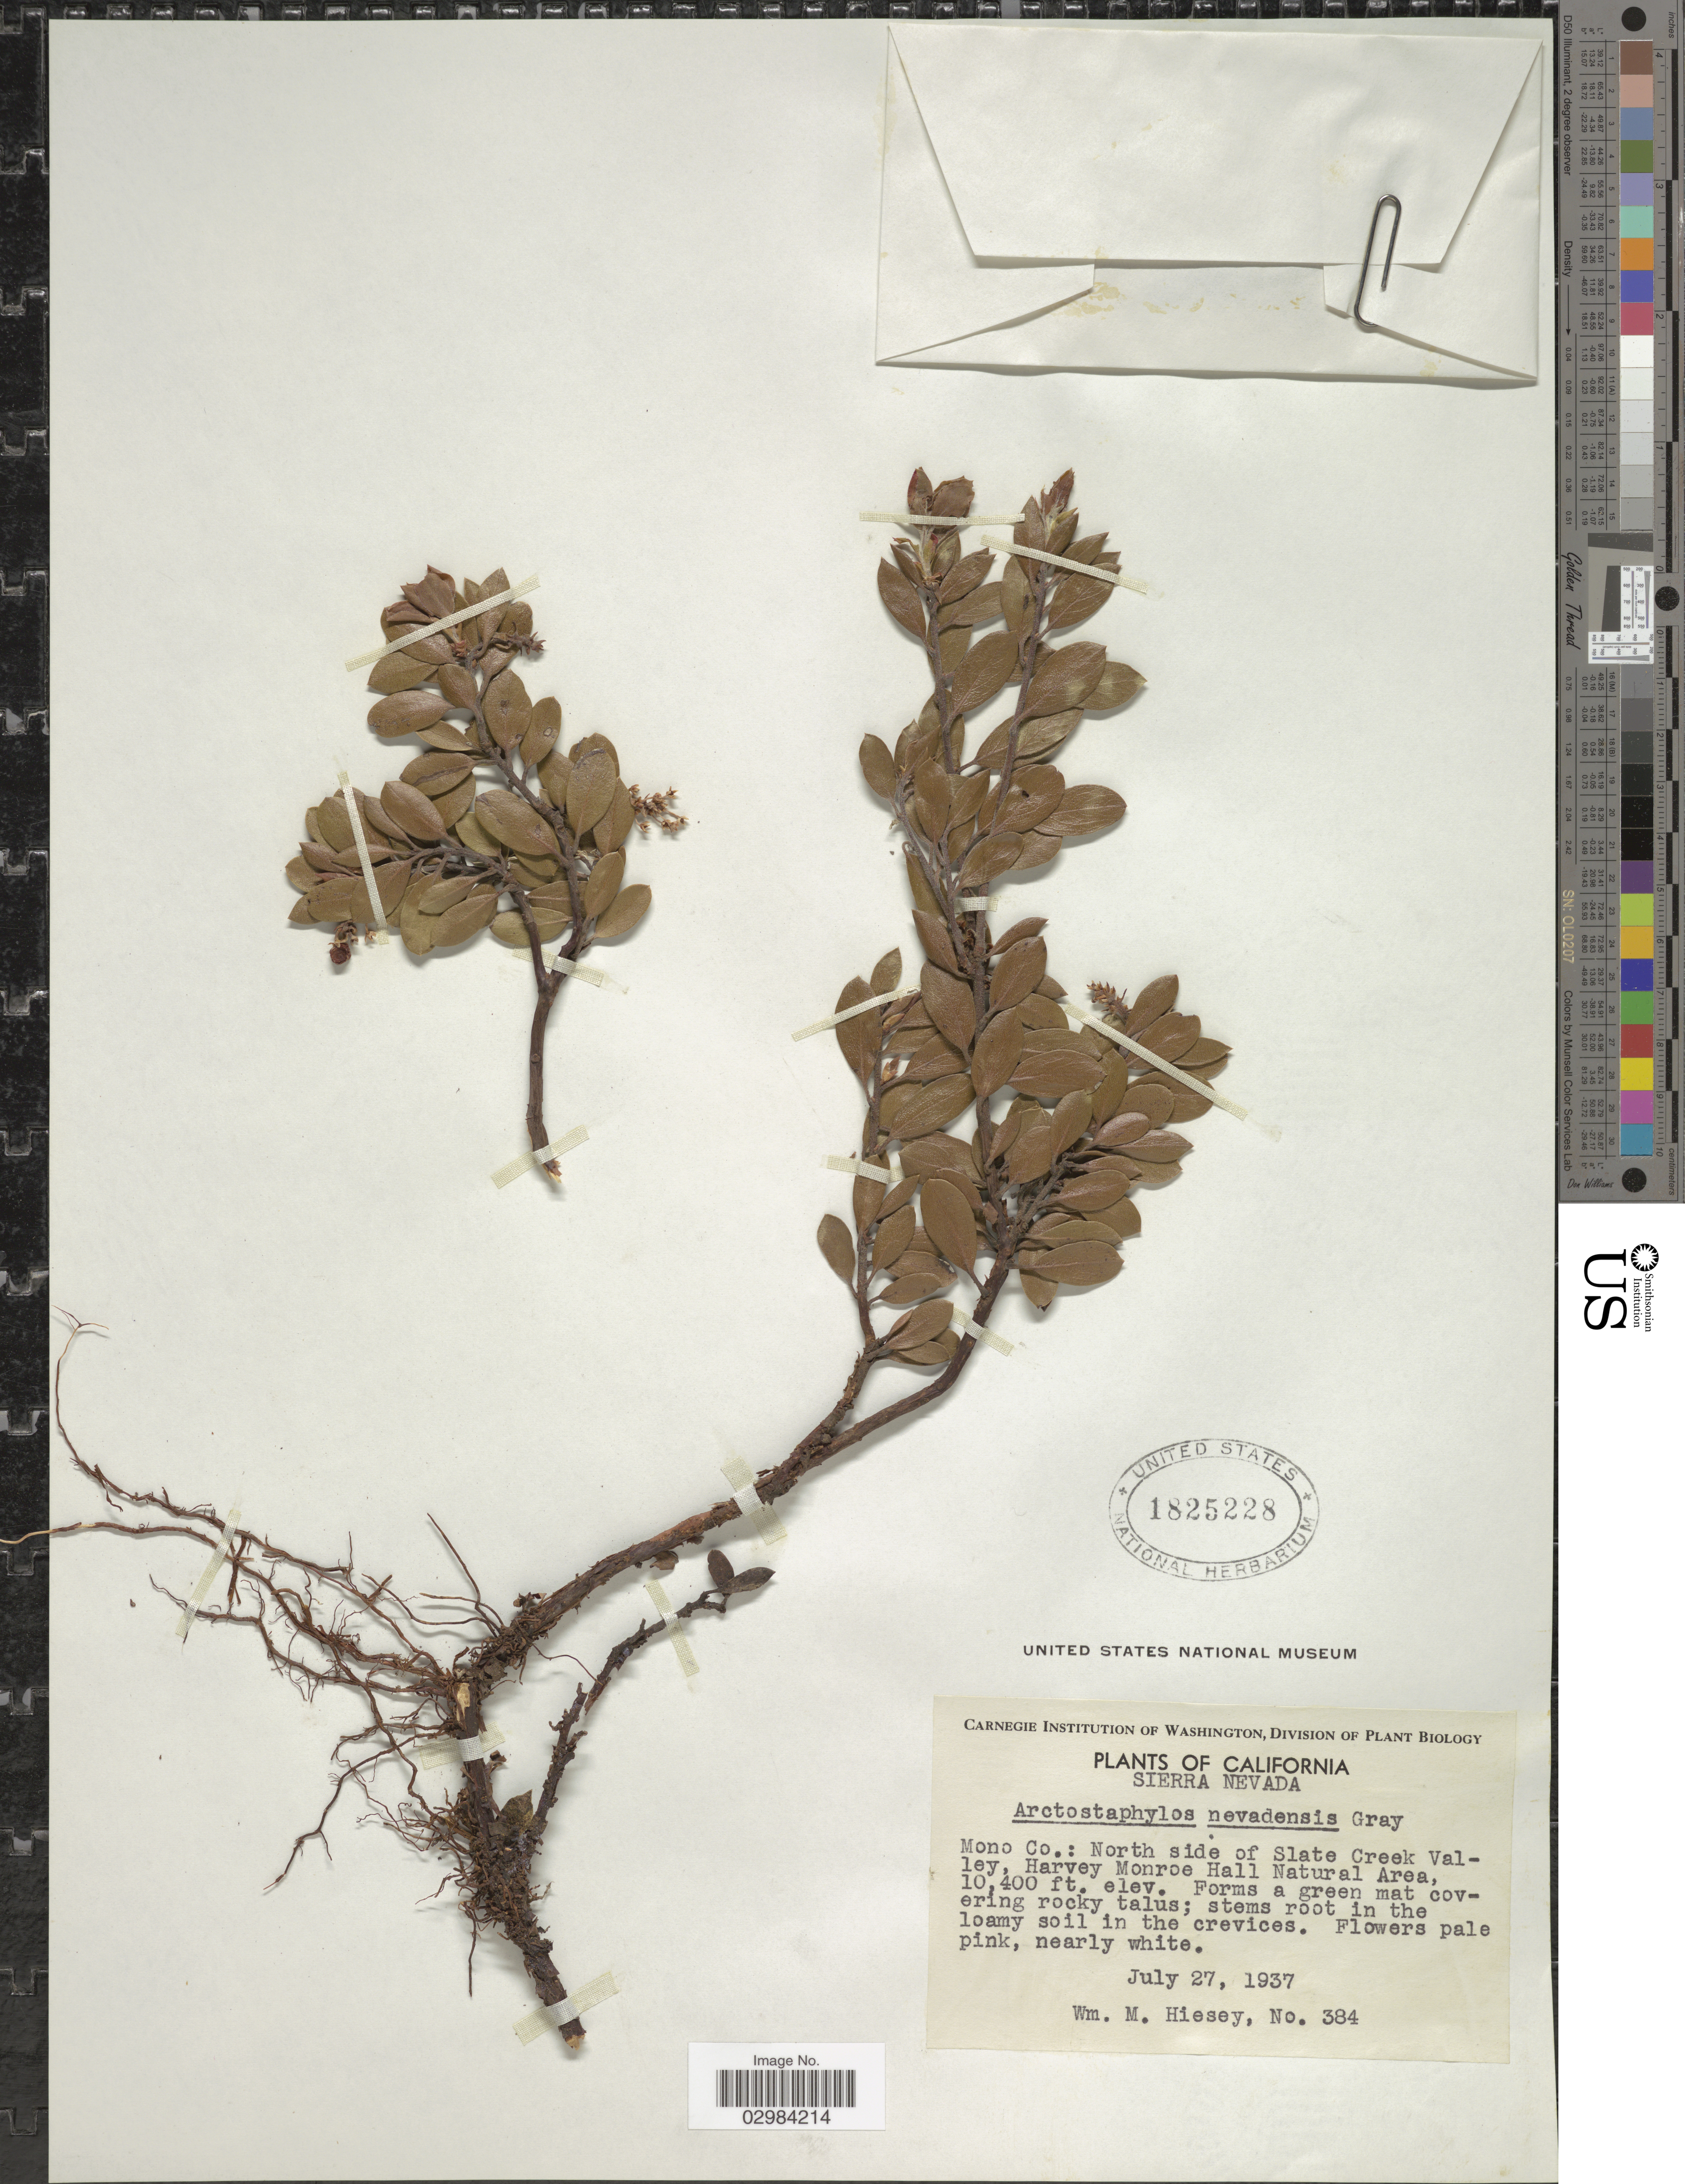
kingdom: Plantae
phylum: Tracheophyta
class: Magnoliopsida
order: Ericales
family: Ericaceae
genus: Arctostaphylos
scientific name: Arctostaphylos nevadensis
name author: A. Gray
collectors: W. Hiesey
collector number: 384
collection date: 1937-07-27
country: United States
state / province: California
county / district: Mono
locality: Sierra Nevada, Mono Co., North side of Slate Creek Valley, Harvey Monroe Hall Natural Area.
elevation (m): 3170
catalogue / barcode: US 1825228